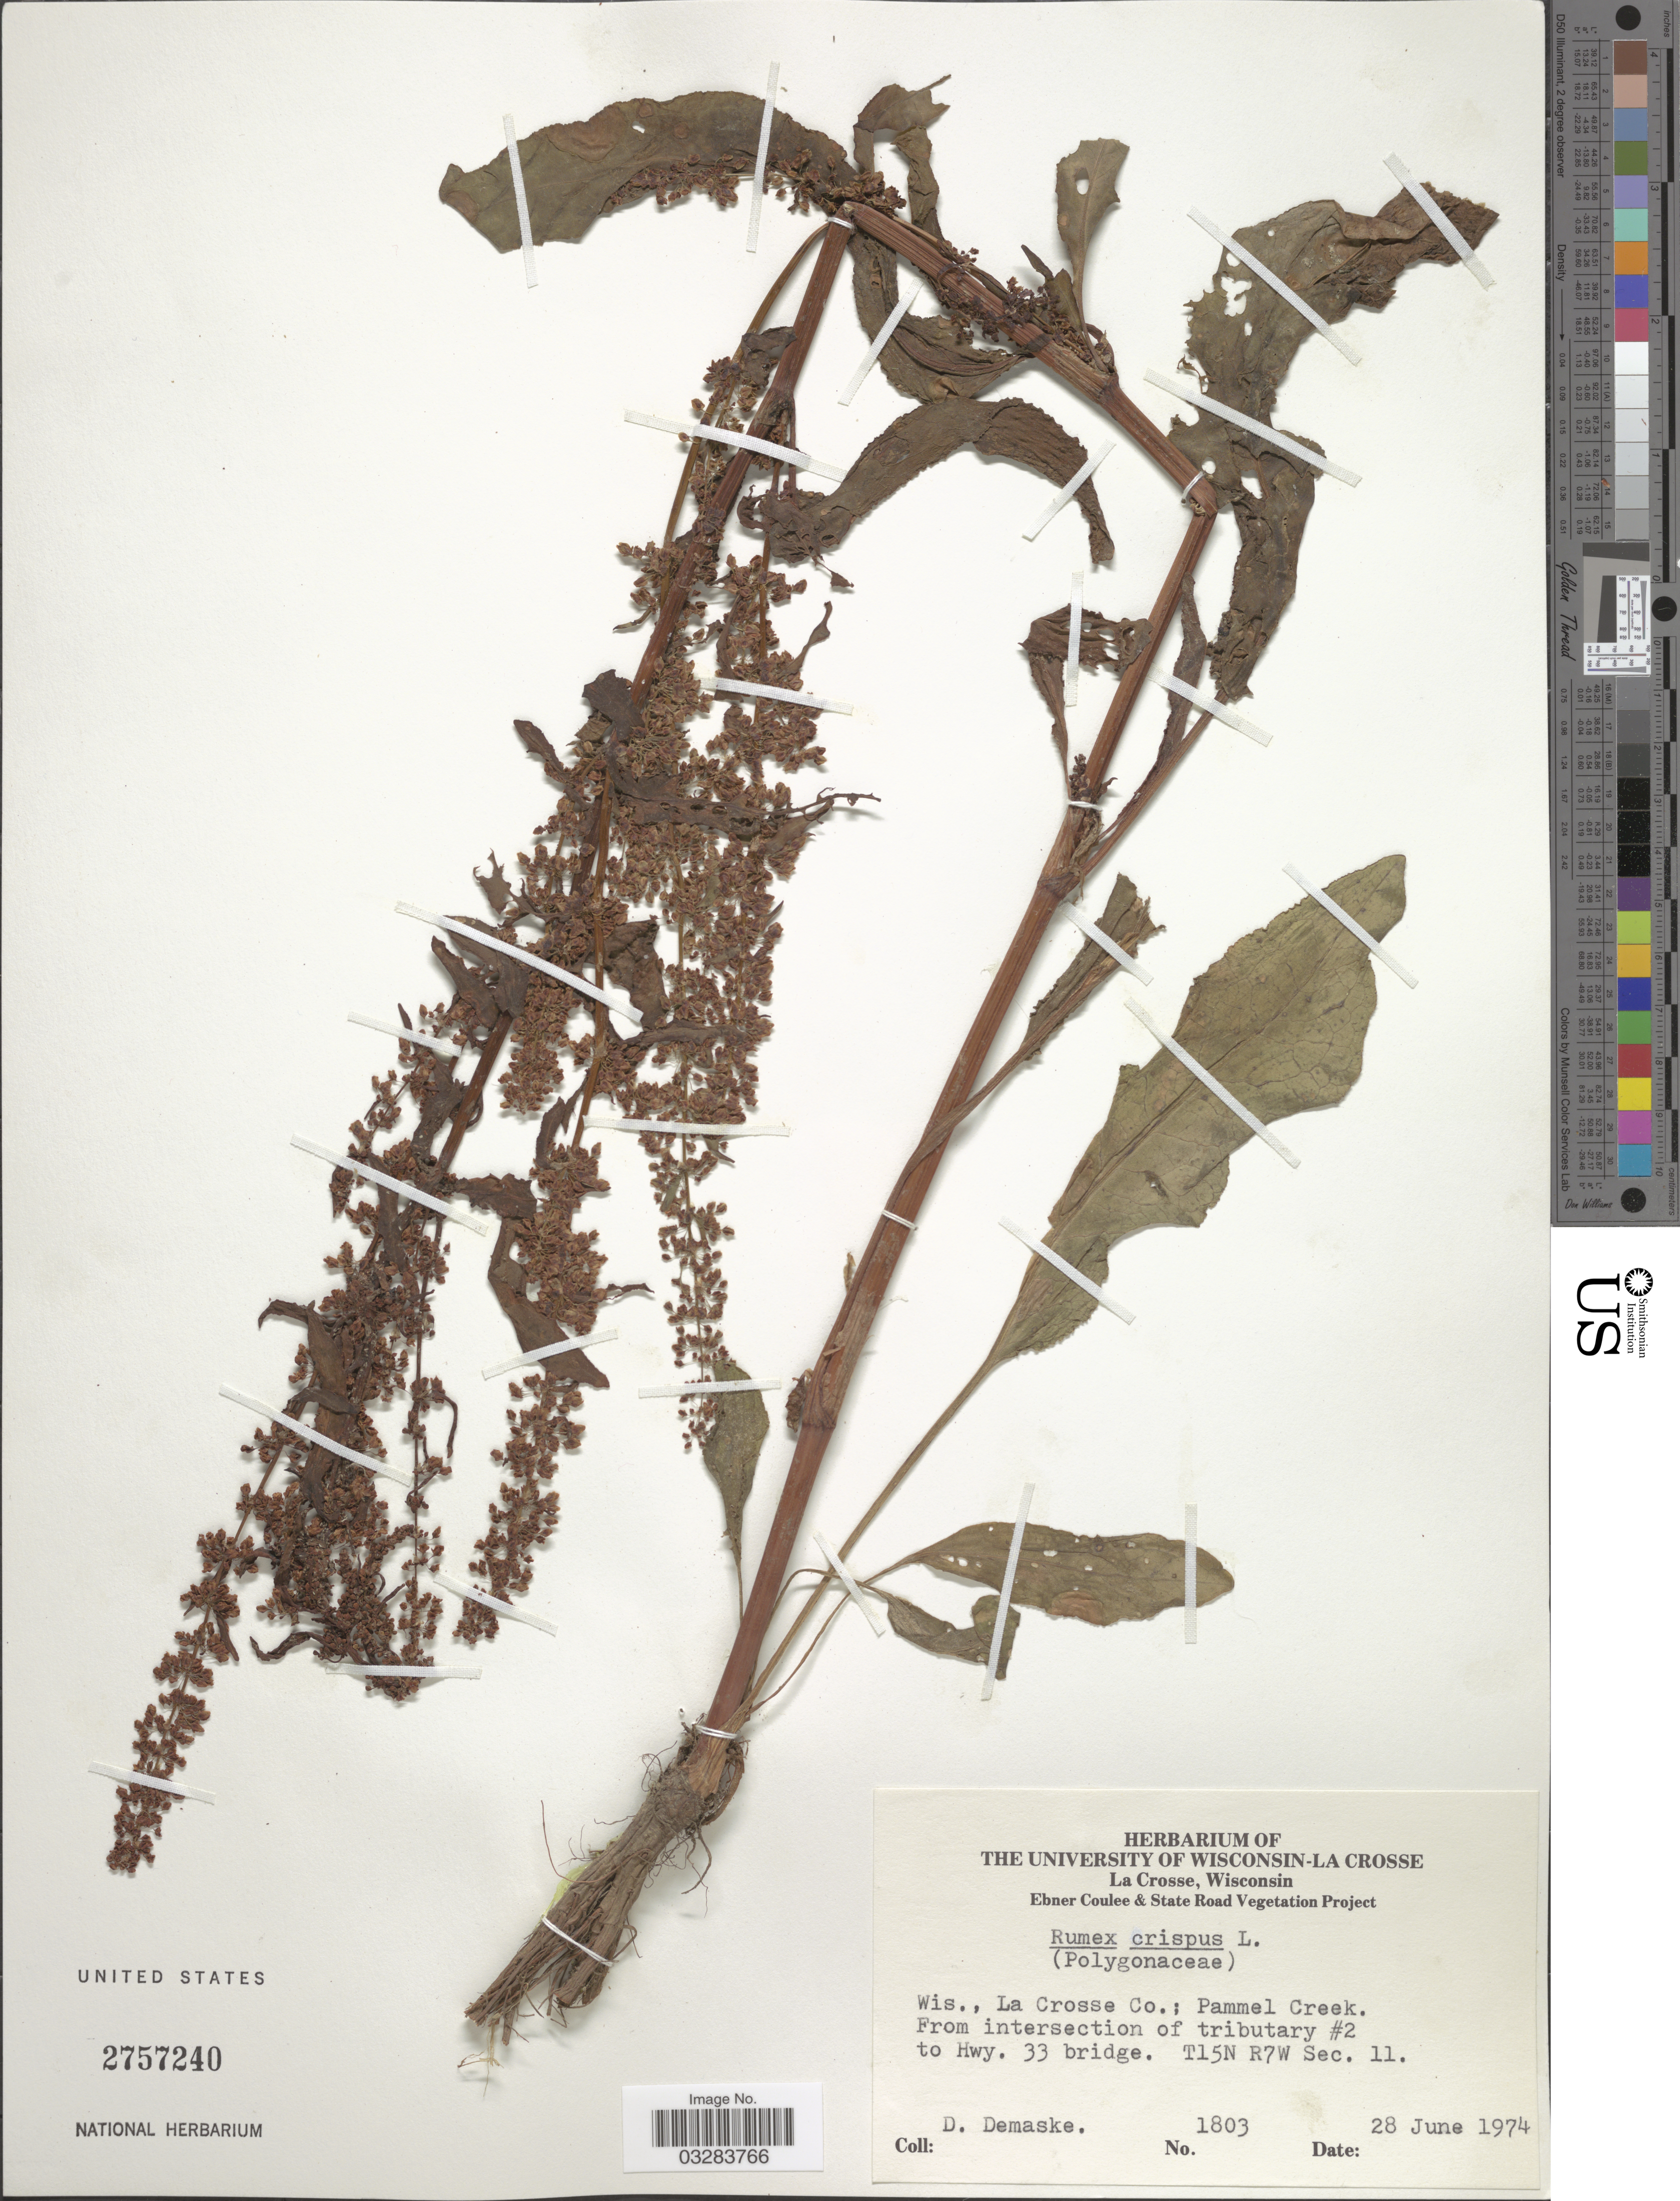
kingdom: Plantae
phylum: Tracheophyta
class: Magnoliopsida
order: Caryophyllales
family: Polygonaceae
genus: Rumex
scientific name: Rumex crispus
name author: L.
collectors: D. Demaske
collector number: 1803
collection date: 1974-06-28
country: United States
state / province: Wisconsin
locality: La Crosse Co.; Pammel Creek. From intersection of tributary #2 to Hwy. 33 bridge. T15N R7W Sec. 11.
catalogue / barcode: US 2757240